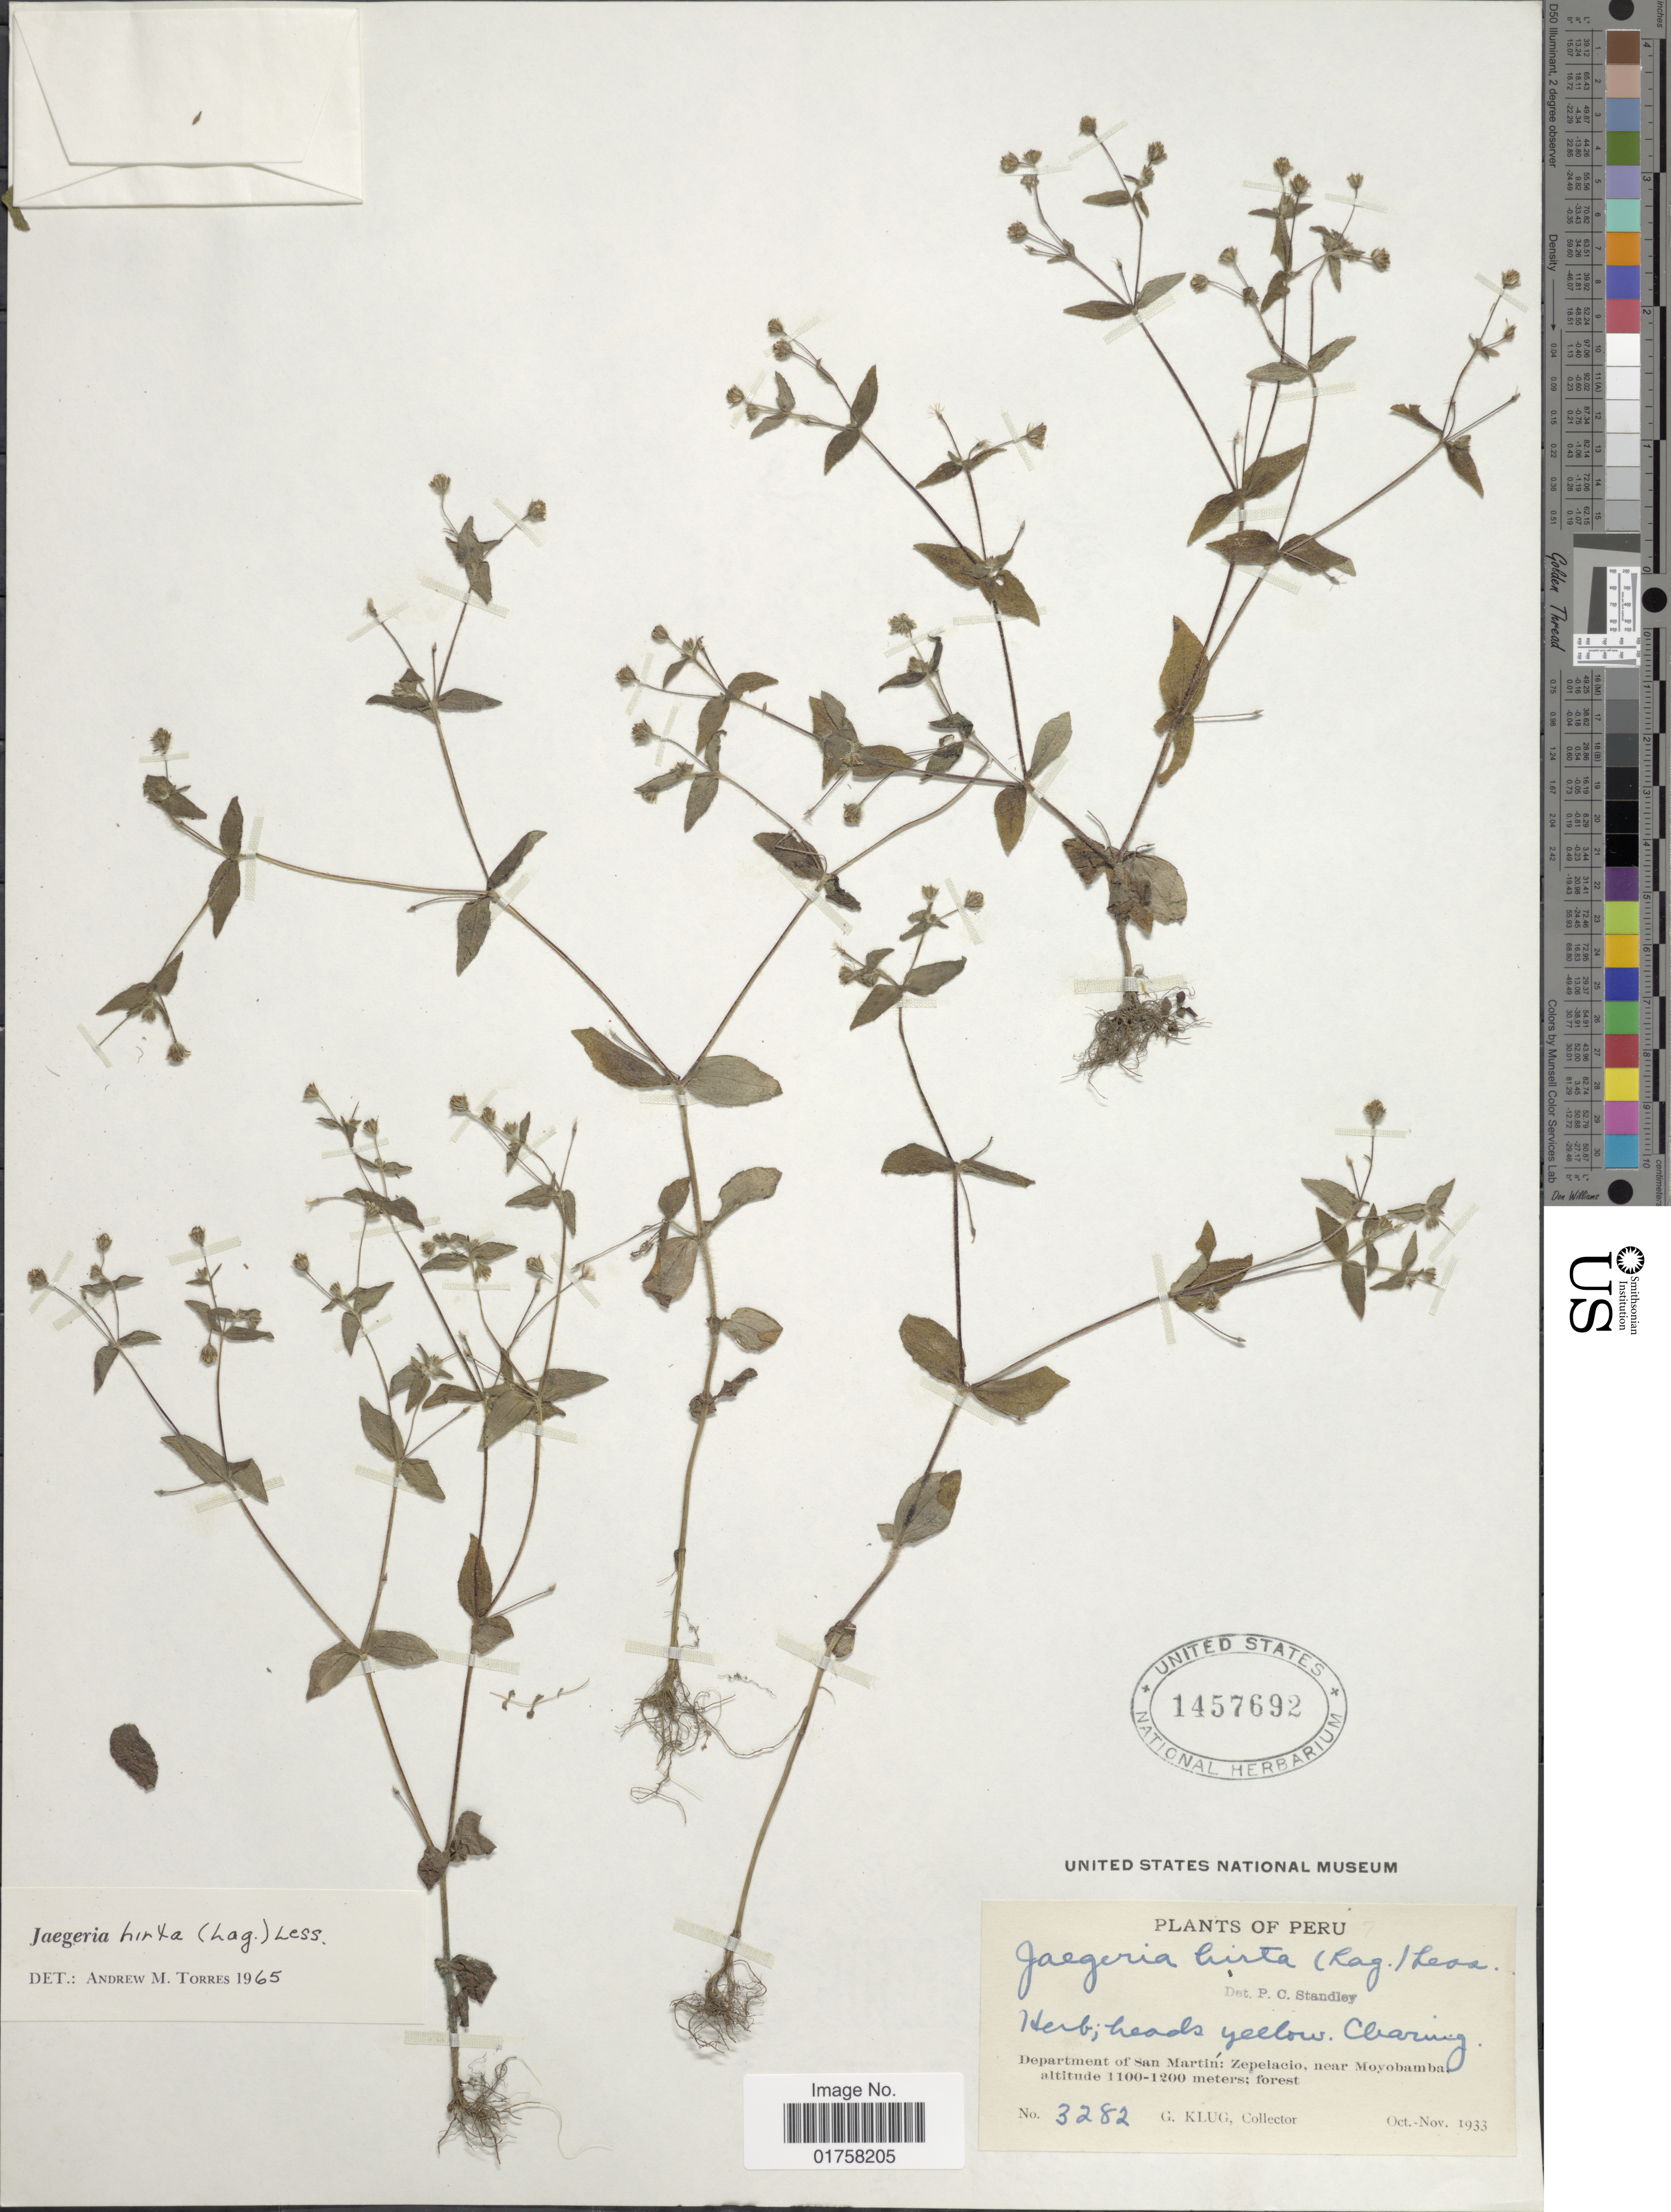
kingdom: Plantae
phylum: Tracheophyta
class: Magnoliopsida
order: Asterales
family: Asteraceae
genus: Jaegeria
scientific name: Jaegeria hirta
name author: (Lag.) Less.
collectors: G. Klug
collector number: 3282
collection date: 1933-10/1933-11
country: Peru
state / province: San Martín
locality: Zepelacio, near Moyobamba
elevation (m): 1100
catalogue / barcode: US 1457692